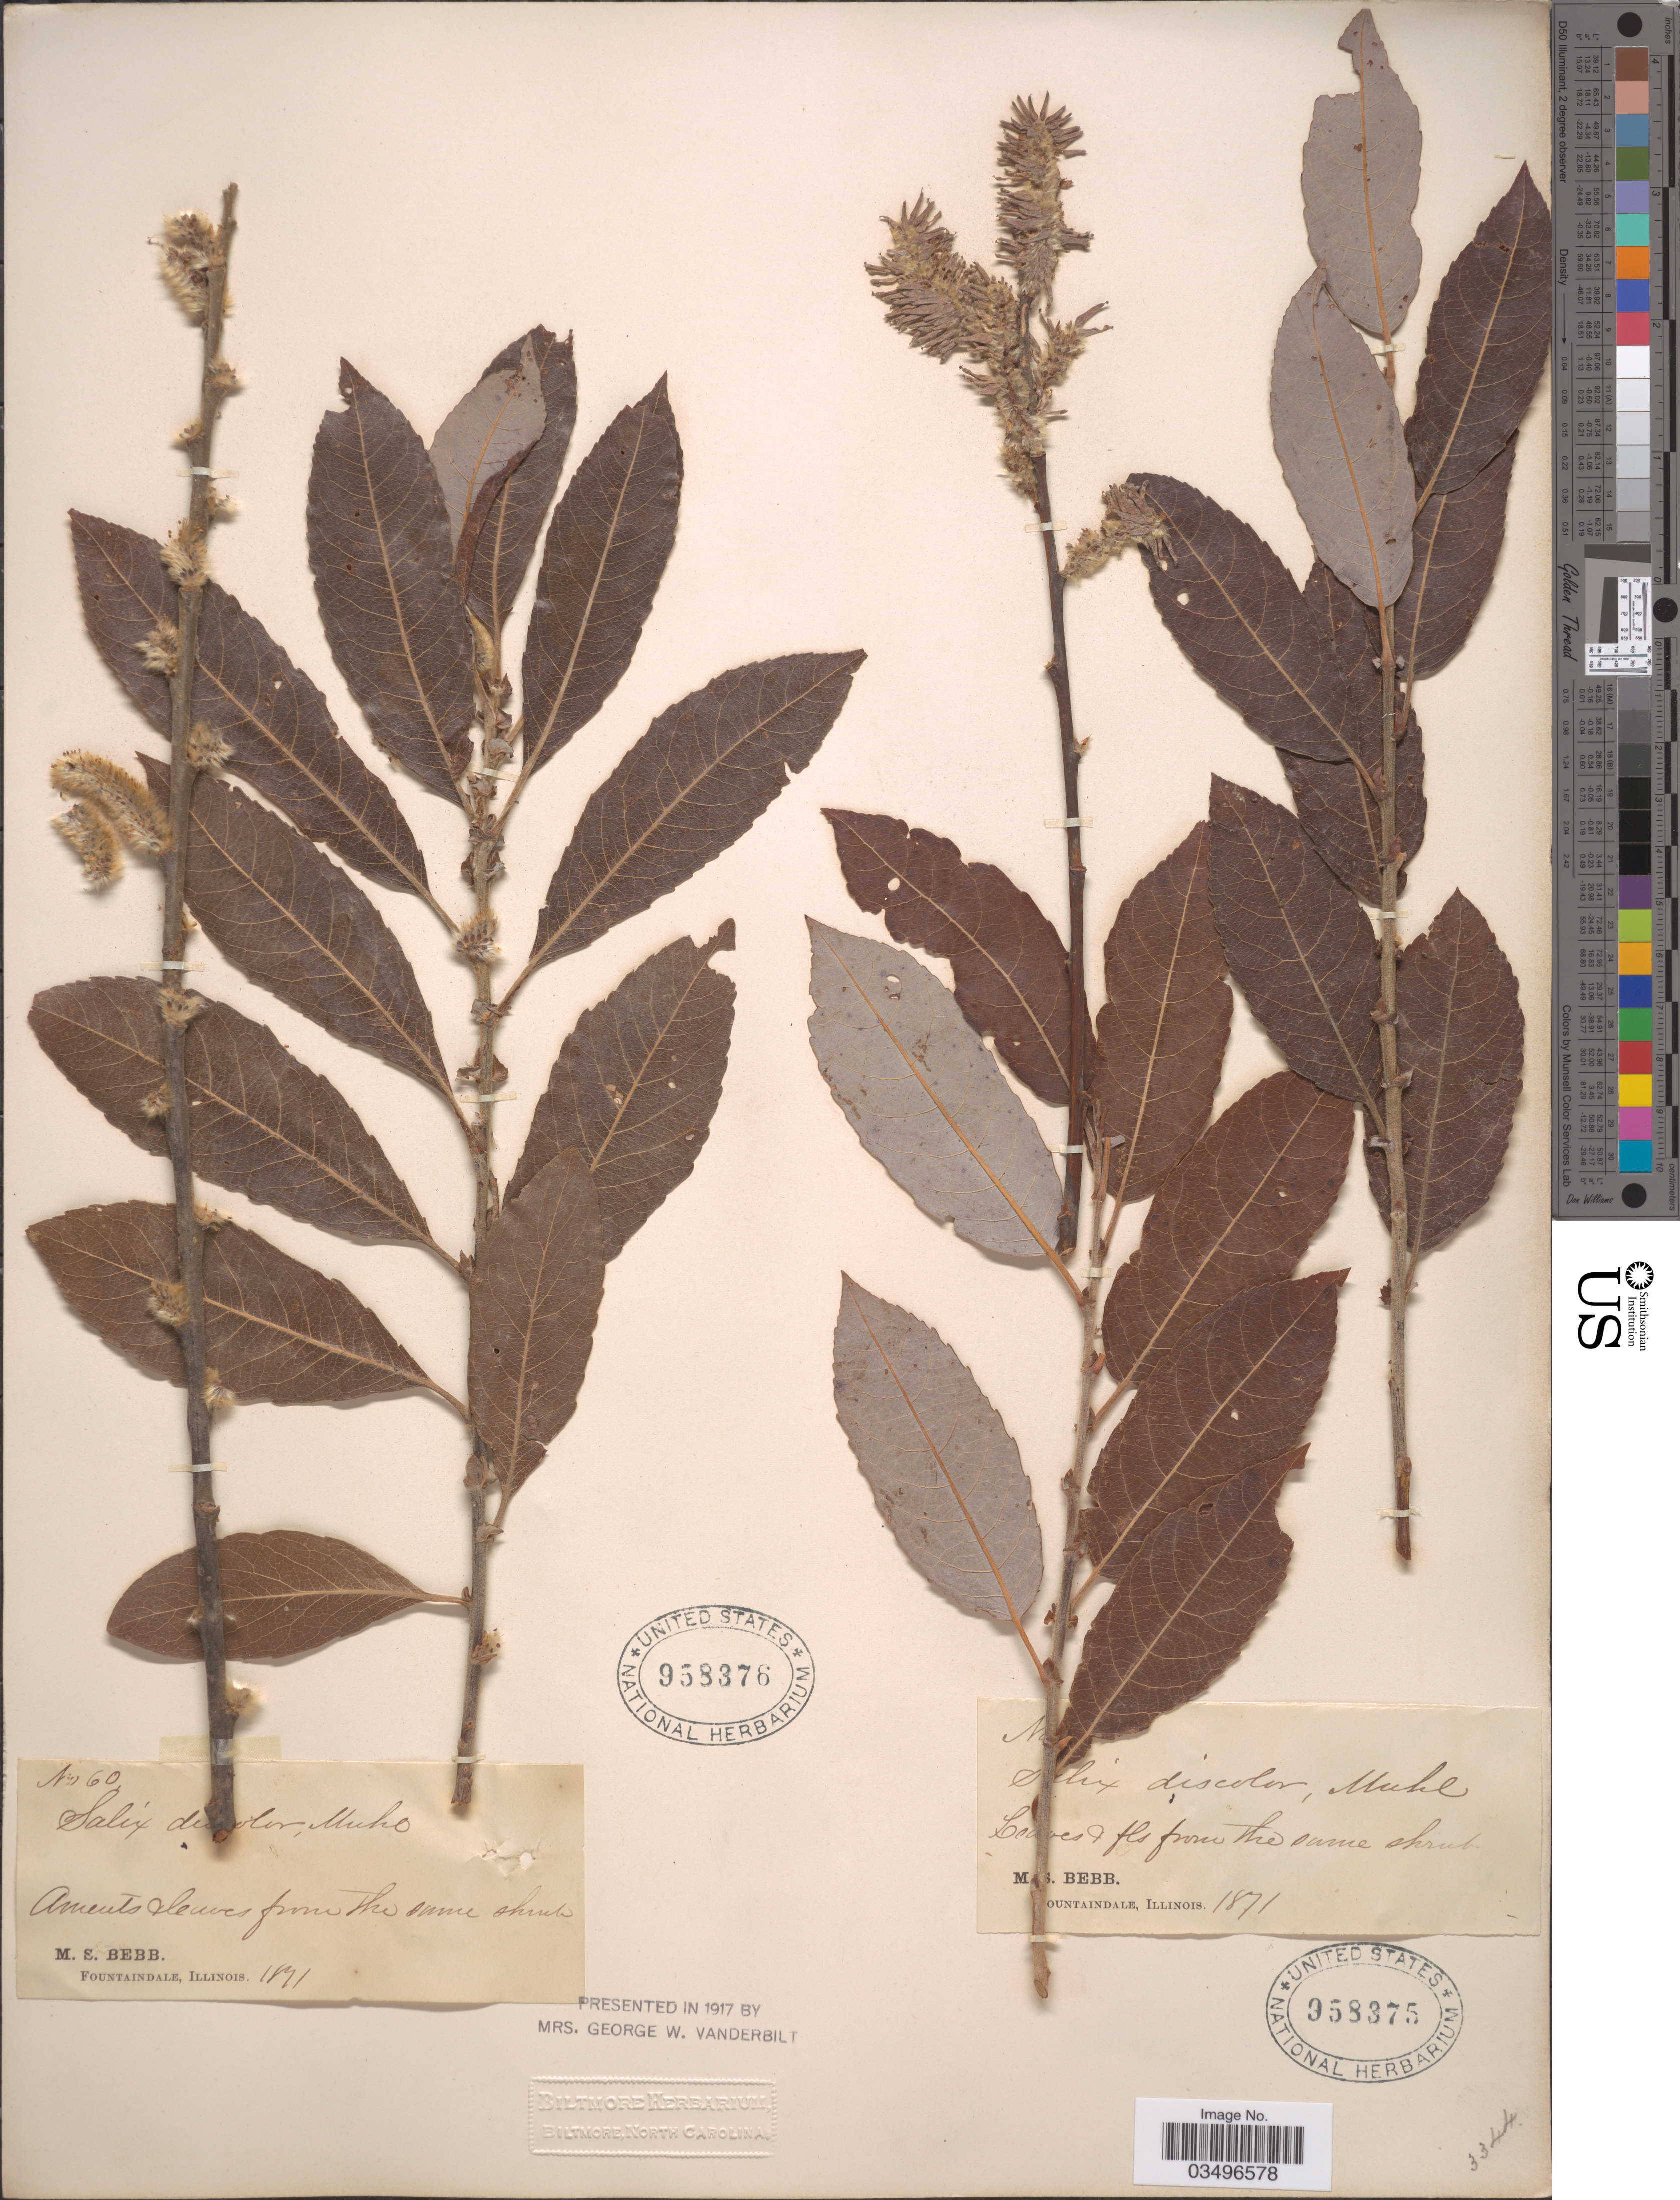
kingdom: Plantae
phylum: Tracheophyta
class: Magnoliopsida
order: Malpighiales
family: Salicaceae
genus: Salix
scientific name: Salix discolor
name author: Muhl.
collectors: M. Bebb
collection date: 1871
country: United States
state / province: Illinois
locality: Fountaindale.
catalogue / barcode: US 958375